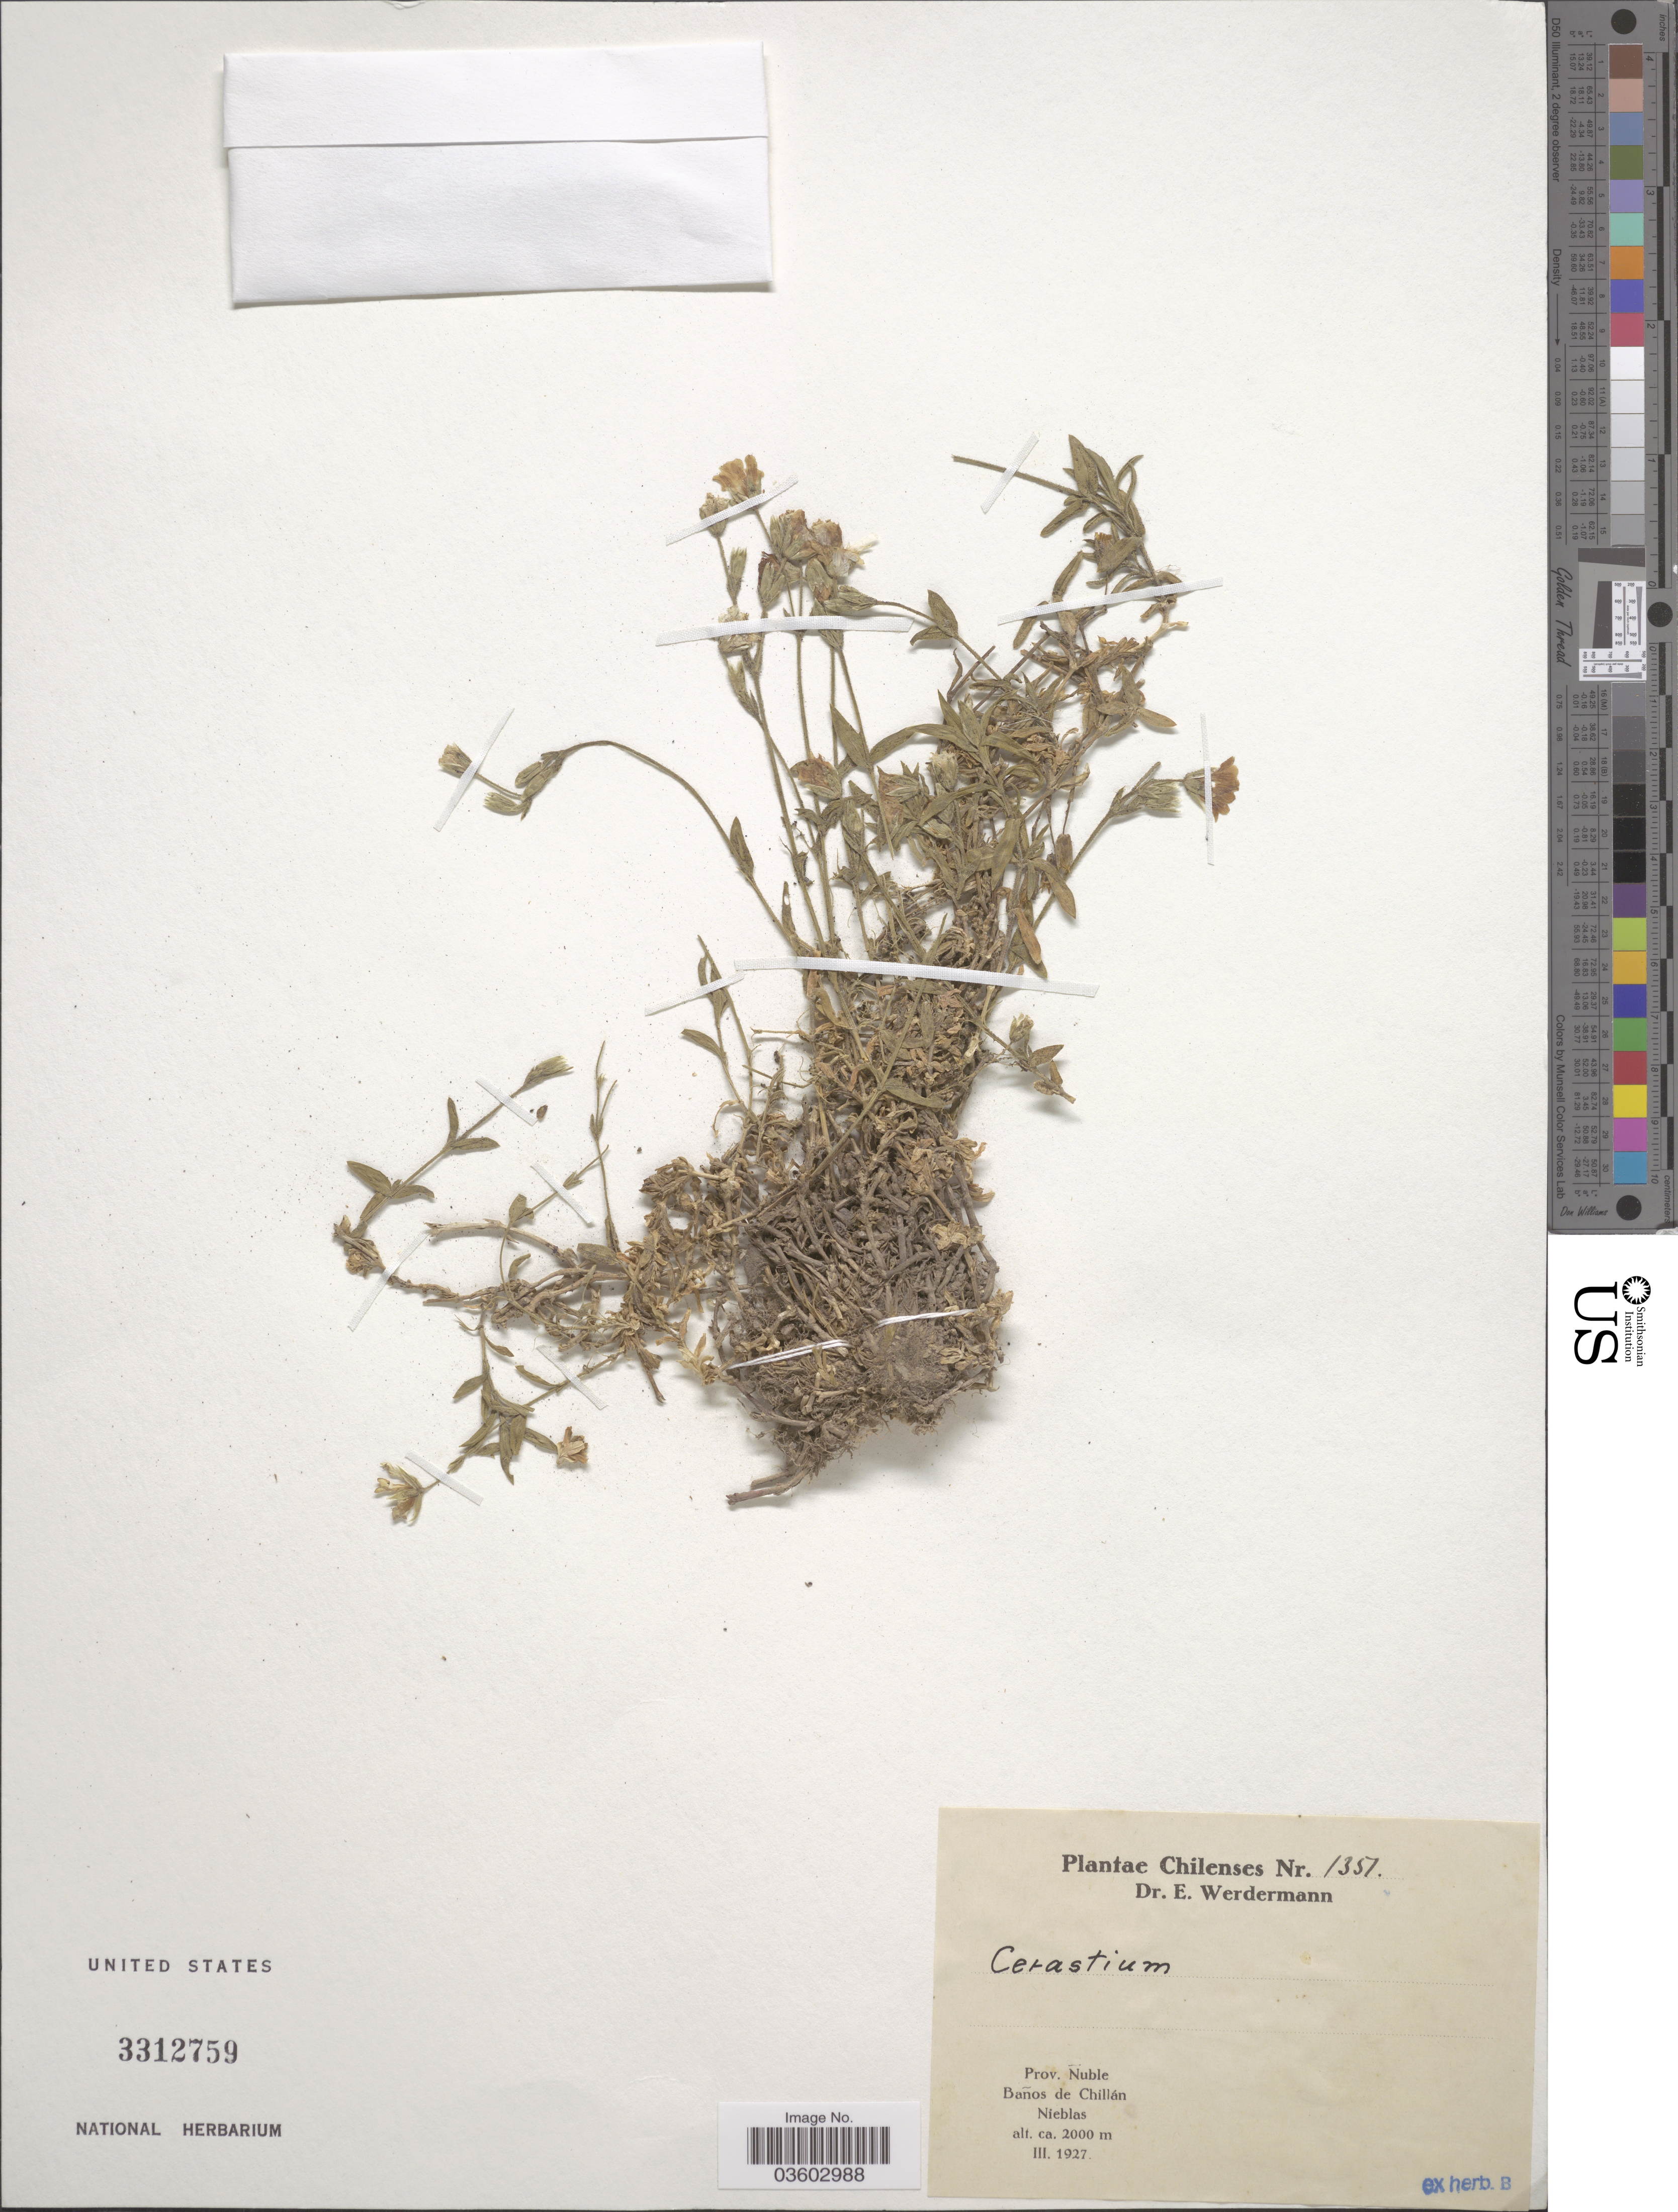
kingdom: Plantae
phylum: Tracheophyta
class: Magnoliopsida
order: Caryophyllales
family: Caryophyllaceae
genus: Cerastium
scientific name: Cerastium sp.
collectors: E. Werdermann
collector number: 1351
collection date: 1927-03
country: Chile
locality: Prov. Nuble. Baños de Chillán Nieblas.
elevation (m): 2000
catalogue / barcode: US 3312759